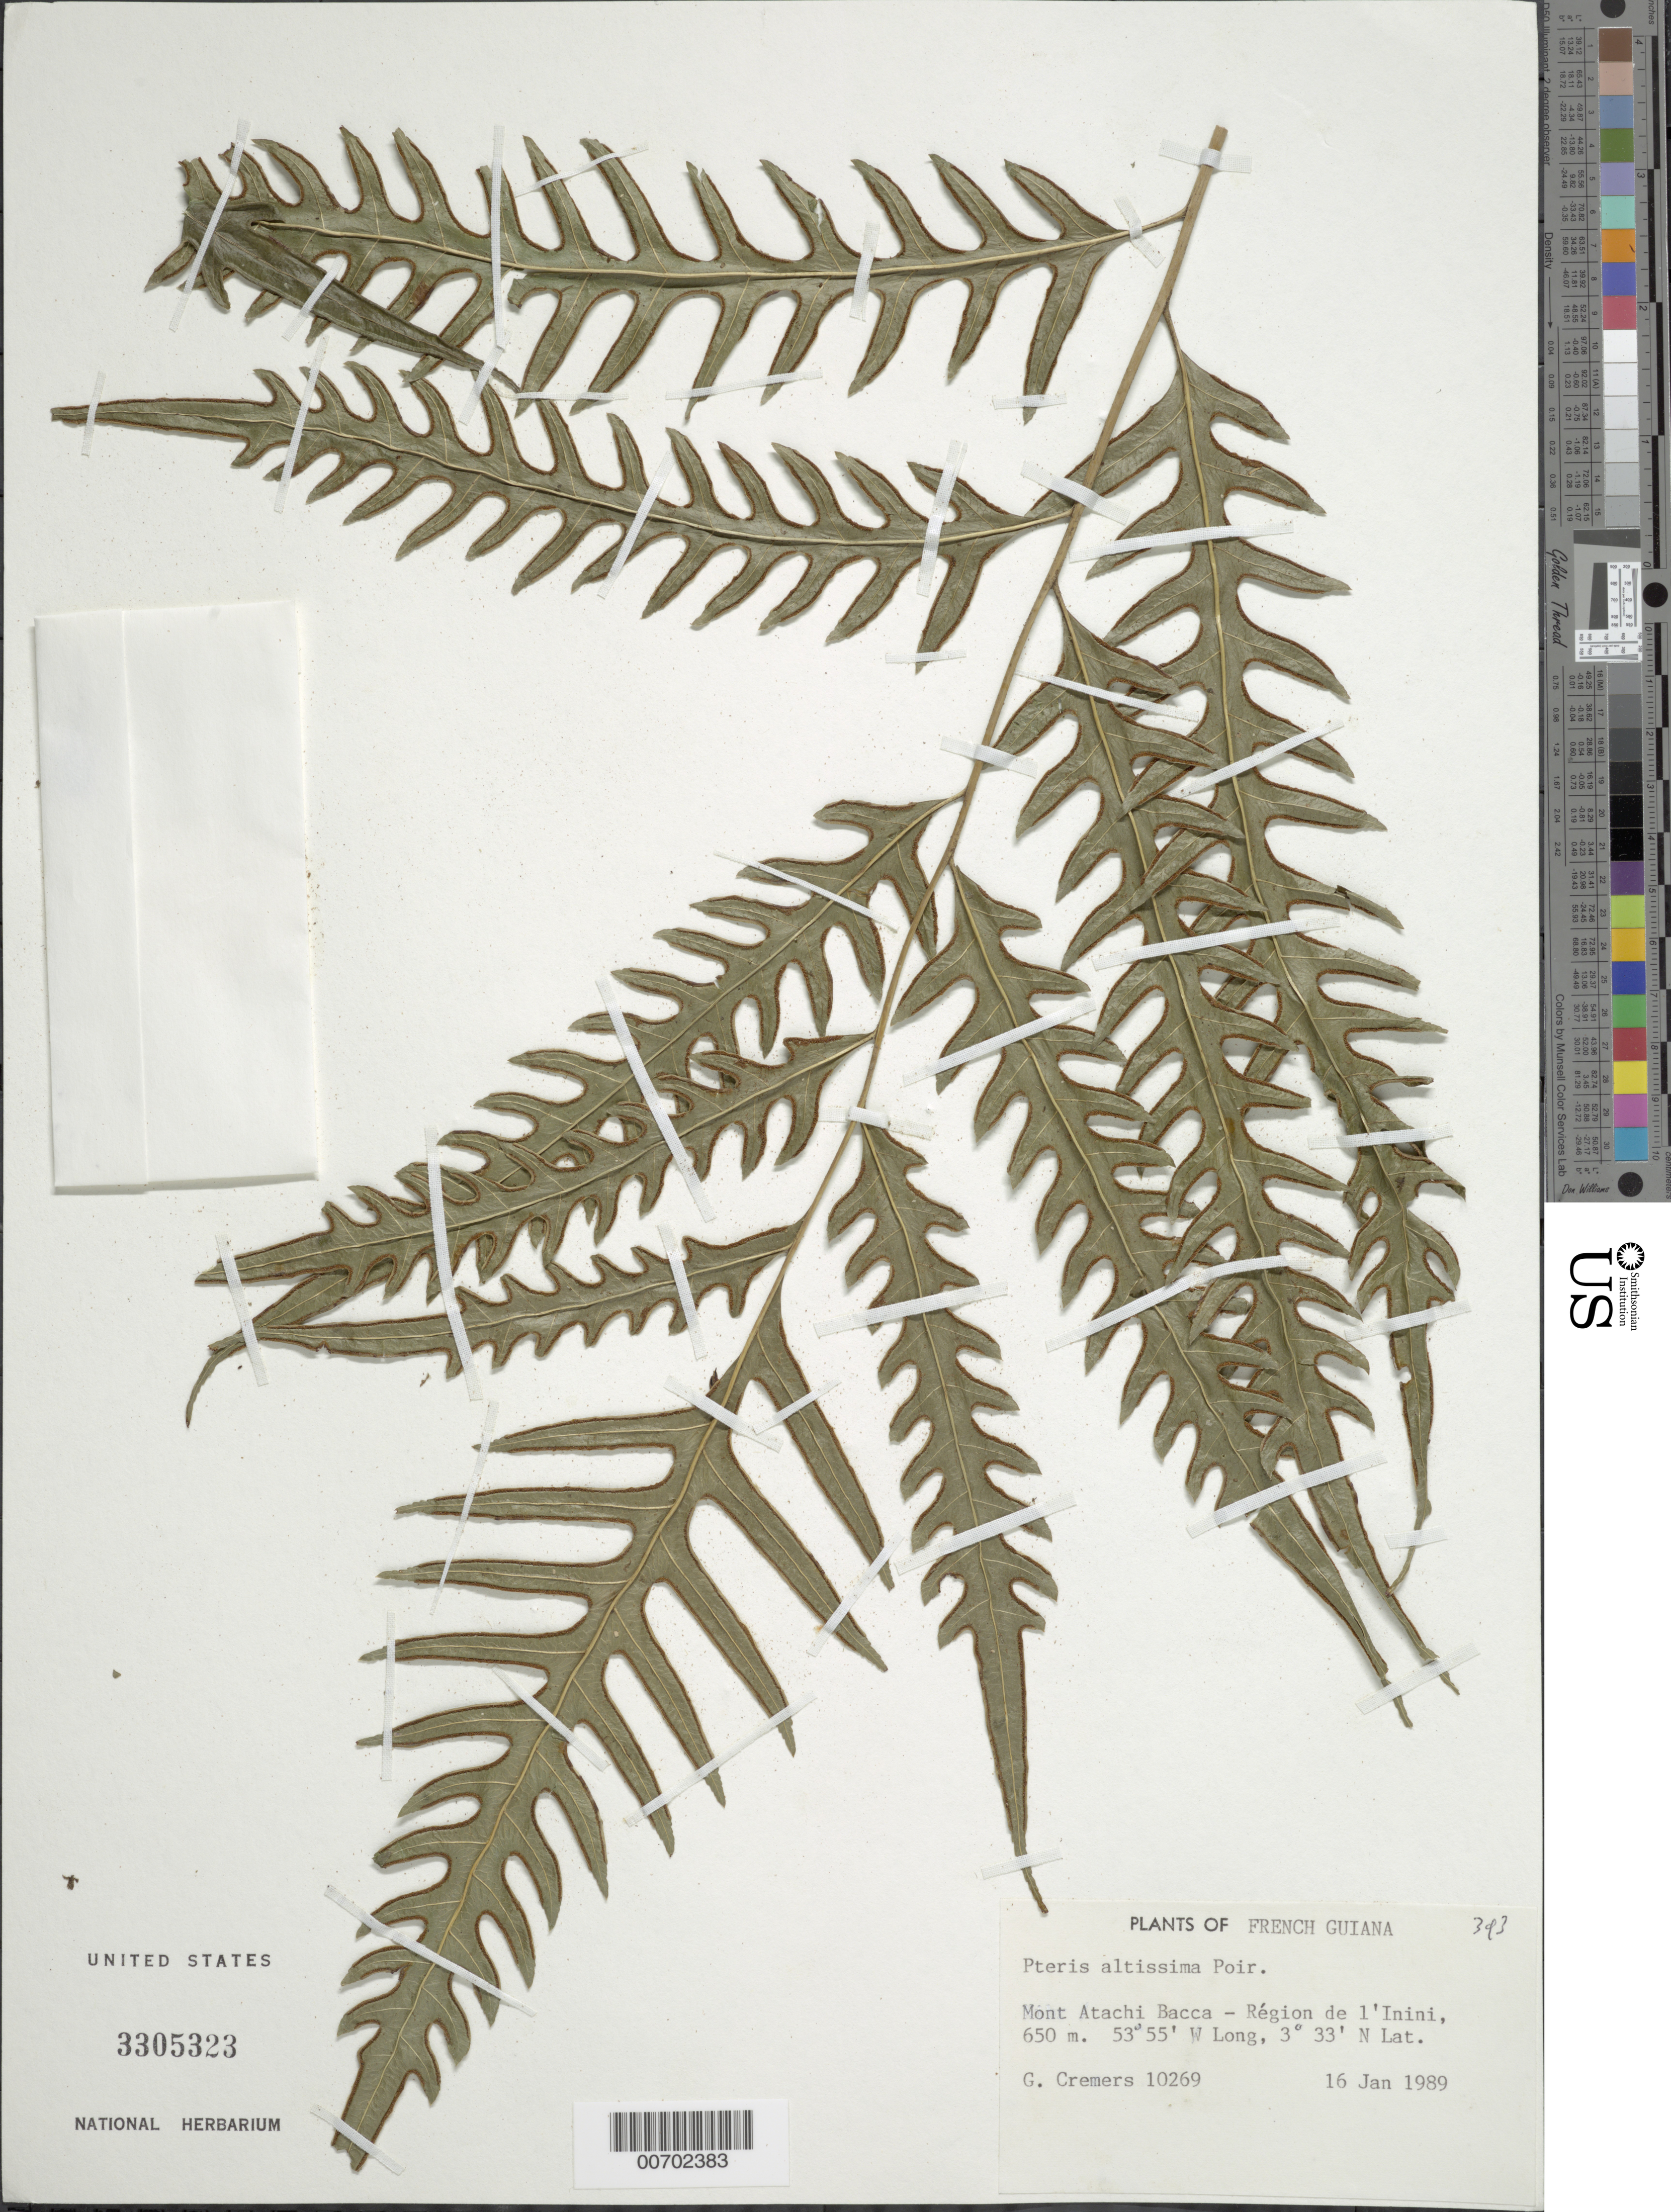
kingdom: Plantae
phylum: Tracheophyta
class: Polypodiopsida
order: Polypodiales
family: Pteridaceae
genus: Pteris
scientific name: Pteris altissima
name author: Poir.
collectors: G. Cremers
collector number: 10269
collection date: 1989-01-16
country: French Guiana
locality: Mont Atachi Bacca - Region de l' Inini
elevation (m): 650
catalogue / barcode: US 3305323